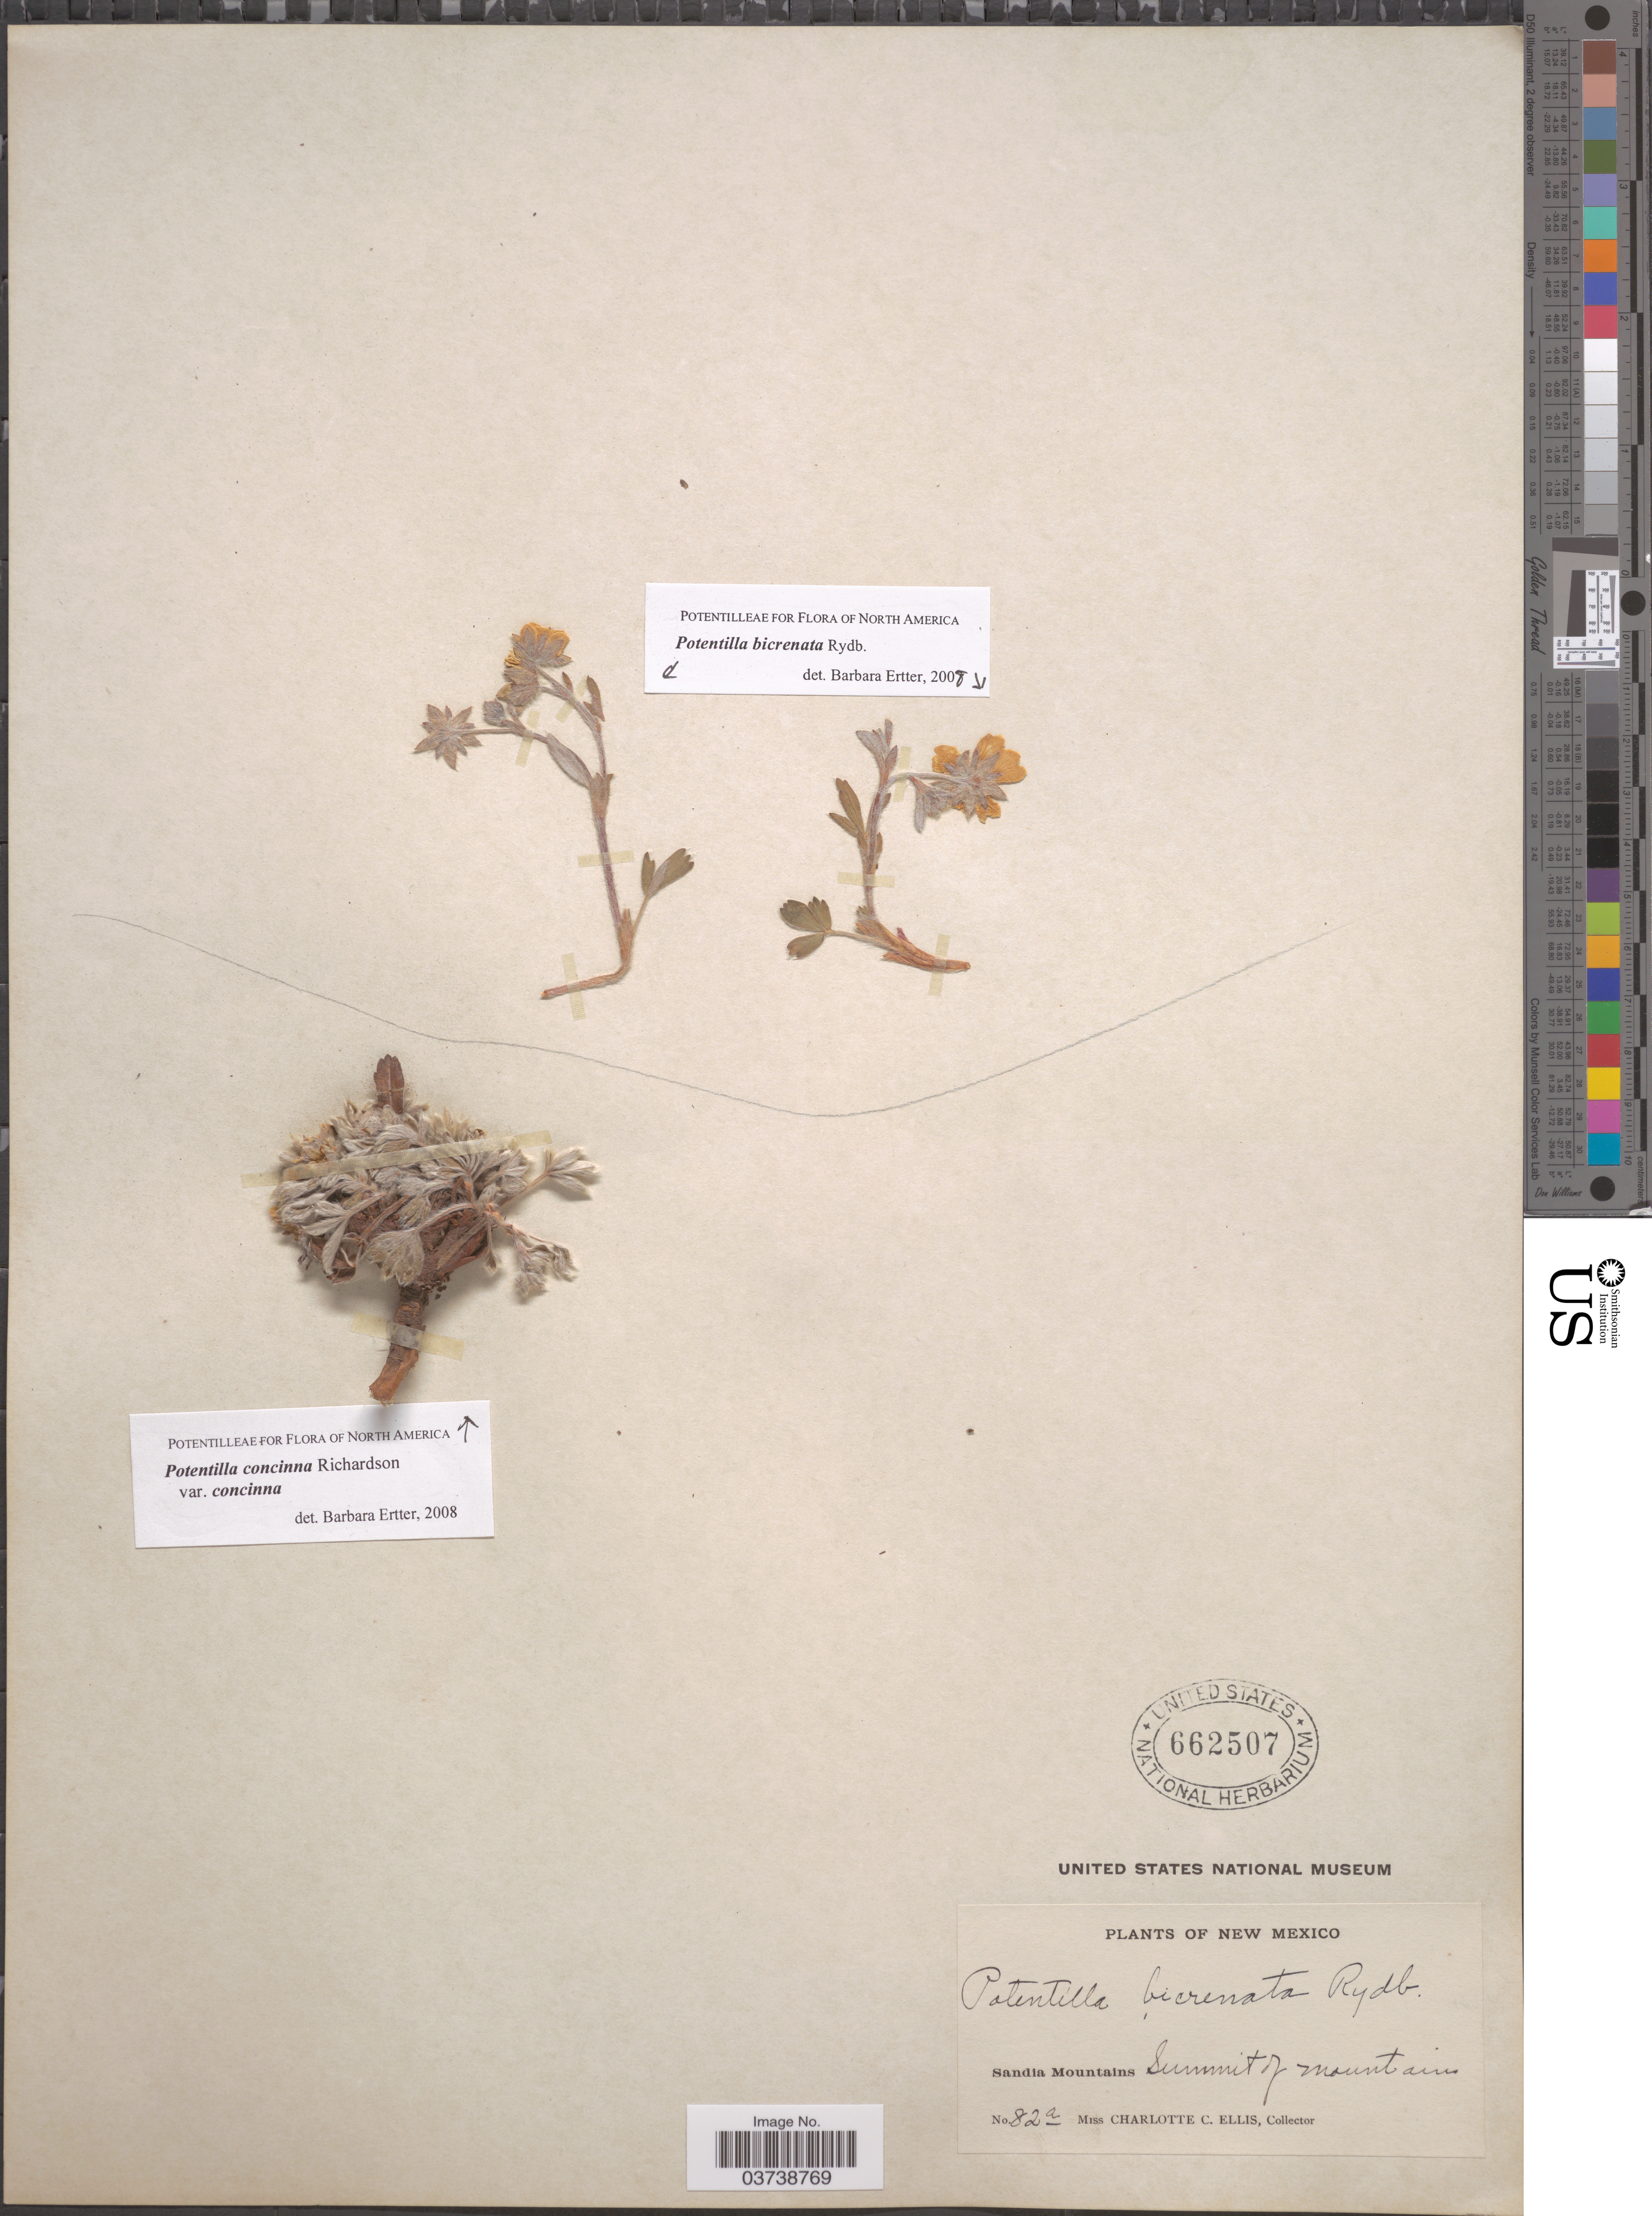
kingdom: Plantae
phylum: Tracheophyta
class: Magnoliopsida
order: Rosales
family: Rosaceae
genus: Potentilla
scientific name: Potentilla concinna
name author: Richardson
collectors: C. C. Ellis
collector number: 82a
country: United States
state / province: New Mexico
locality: Sandia Mountains. Summit of Mountains.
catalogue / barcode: US 662507